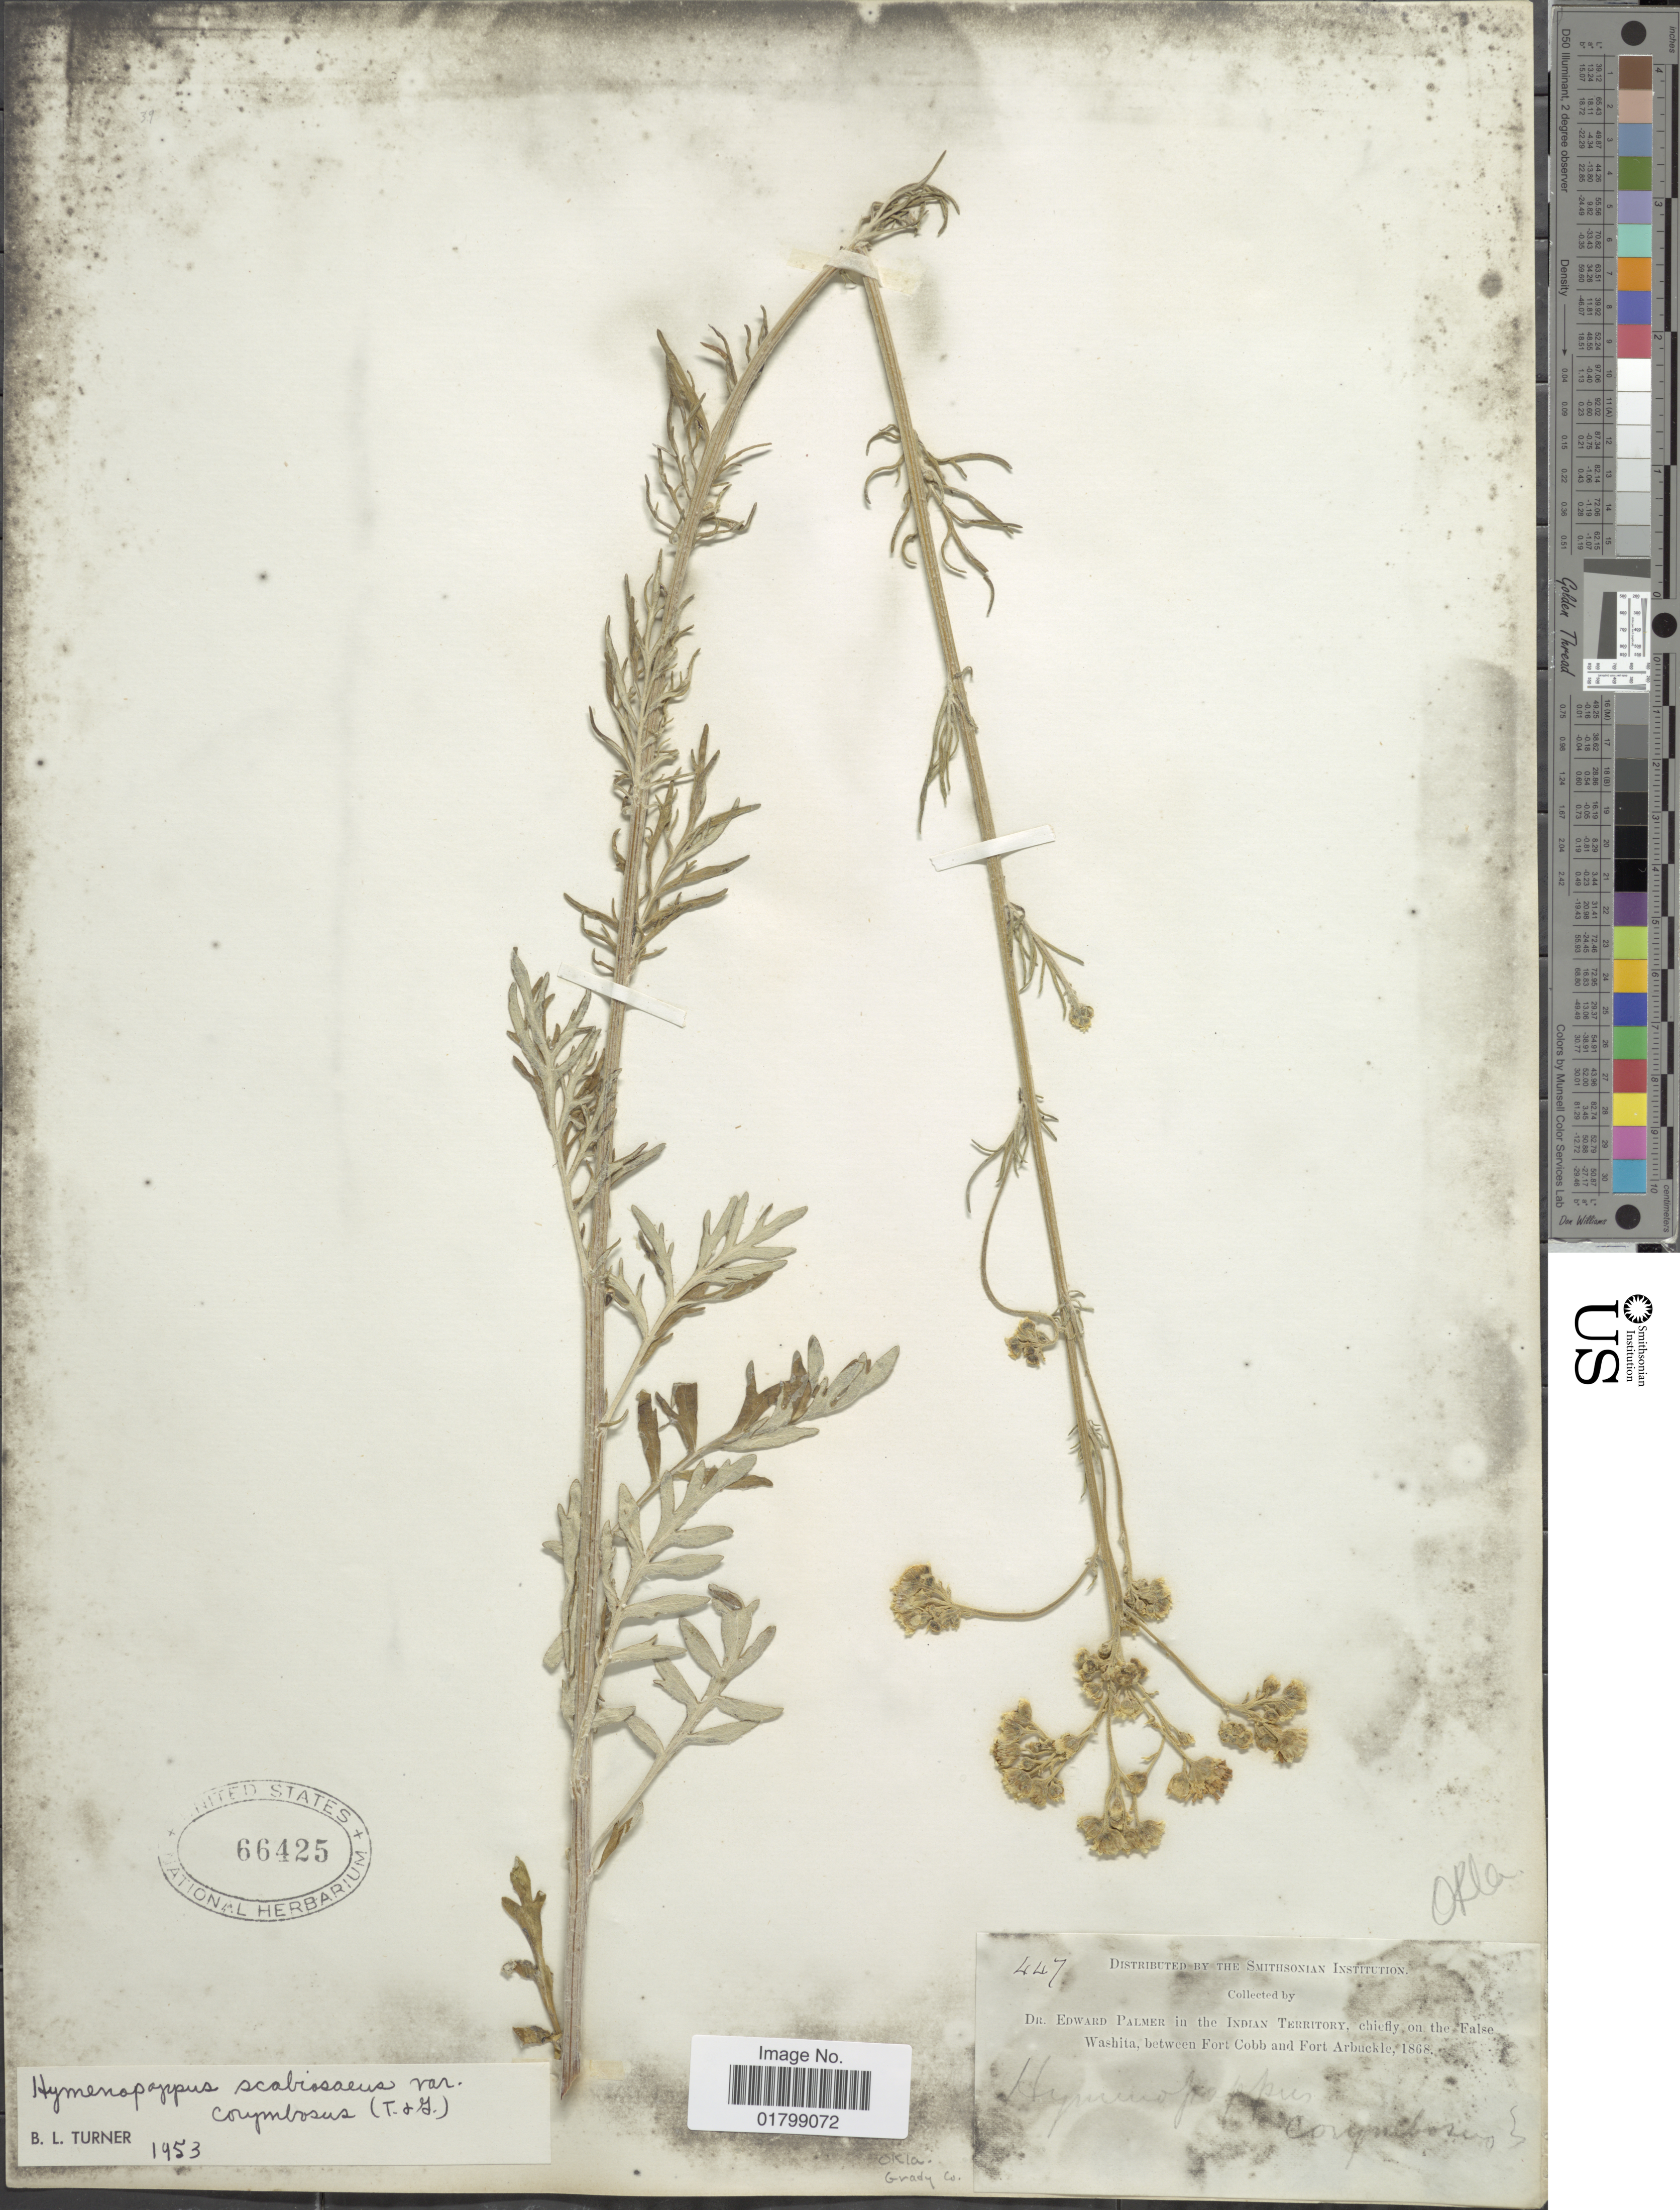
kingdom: Plantae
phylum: Tracheophyta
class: Magnoliopsida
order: Asterales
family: Asteraceae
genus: Hymenopappus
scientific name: Hymenopappus scabiosaeus var. corymbosus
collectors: E. Palmer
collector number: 447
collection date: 1868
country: United States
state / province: Oklahoma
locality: The Indian Territory, chiefly on the False Washita, between Fort Cobb and Fort Arbuckle, Grady Co.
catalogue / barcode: US 66425